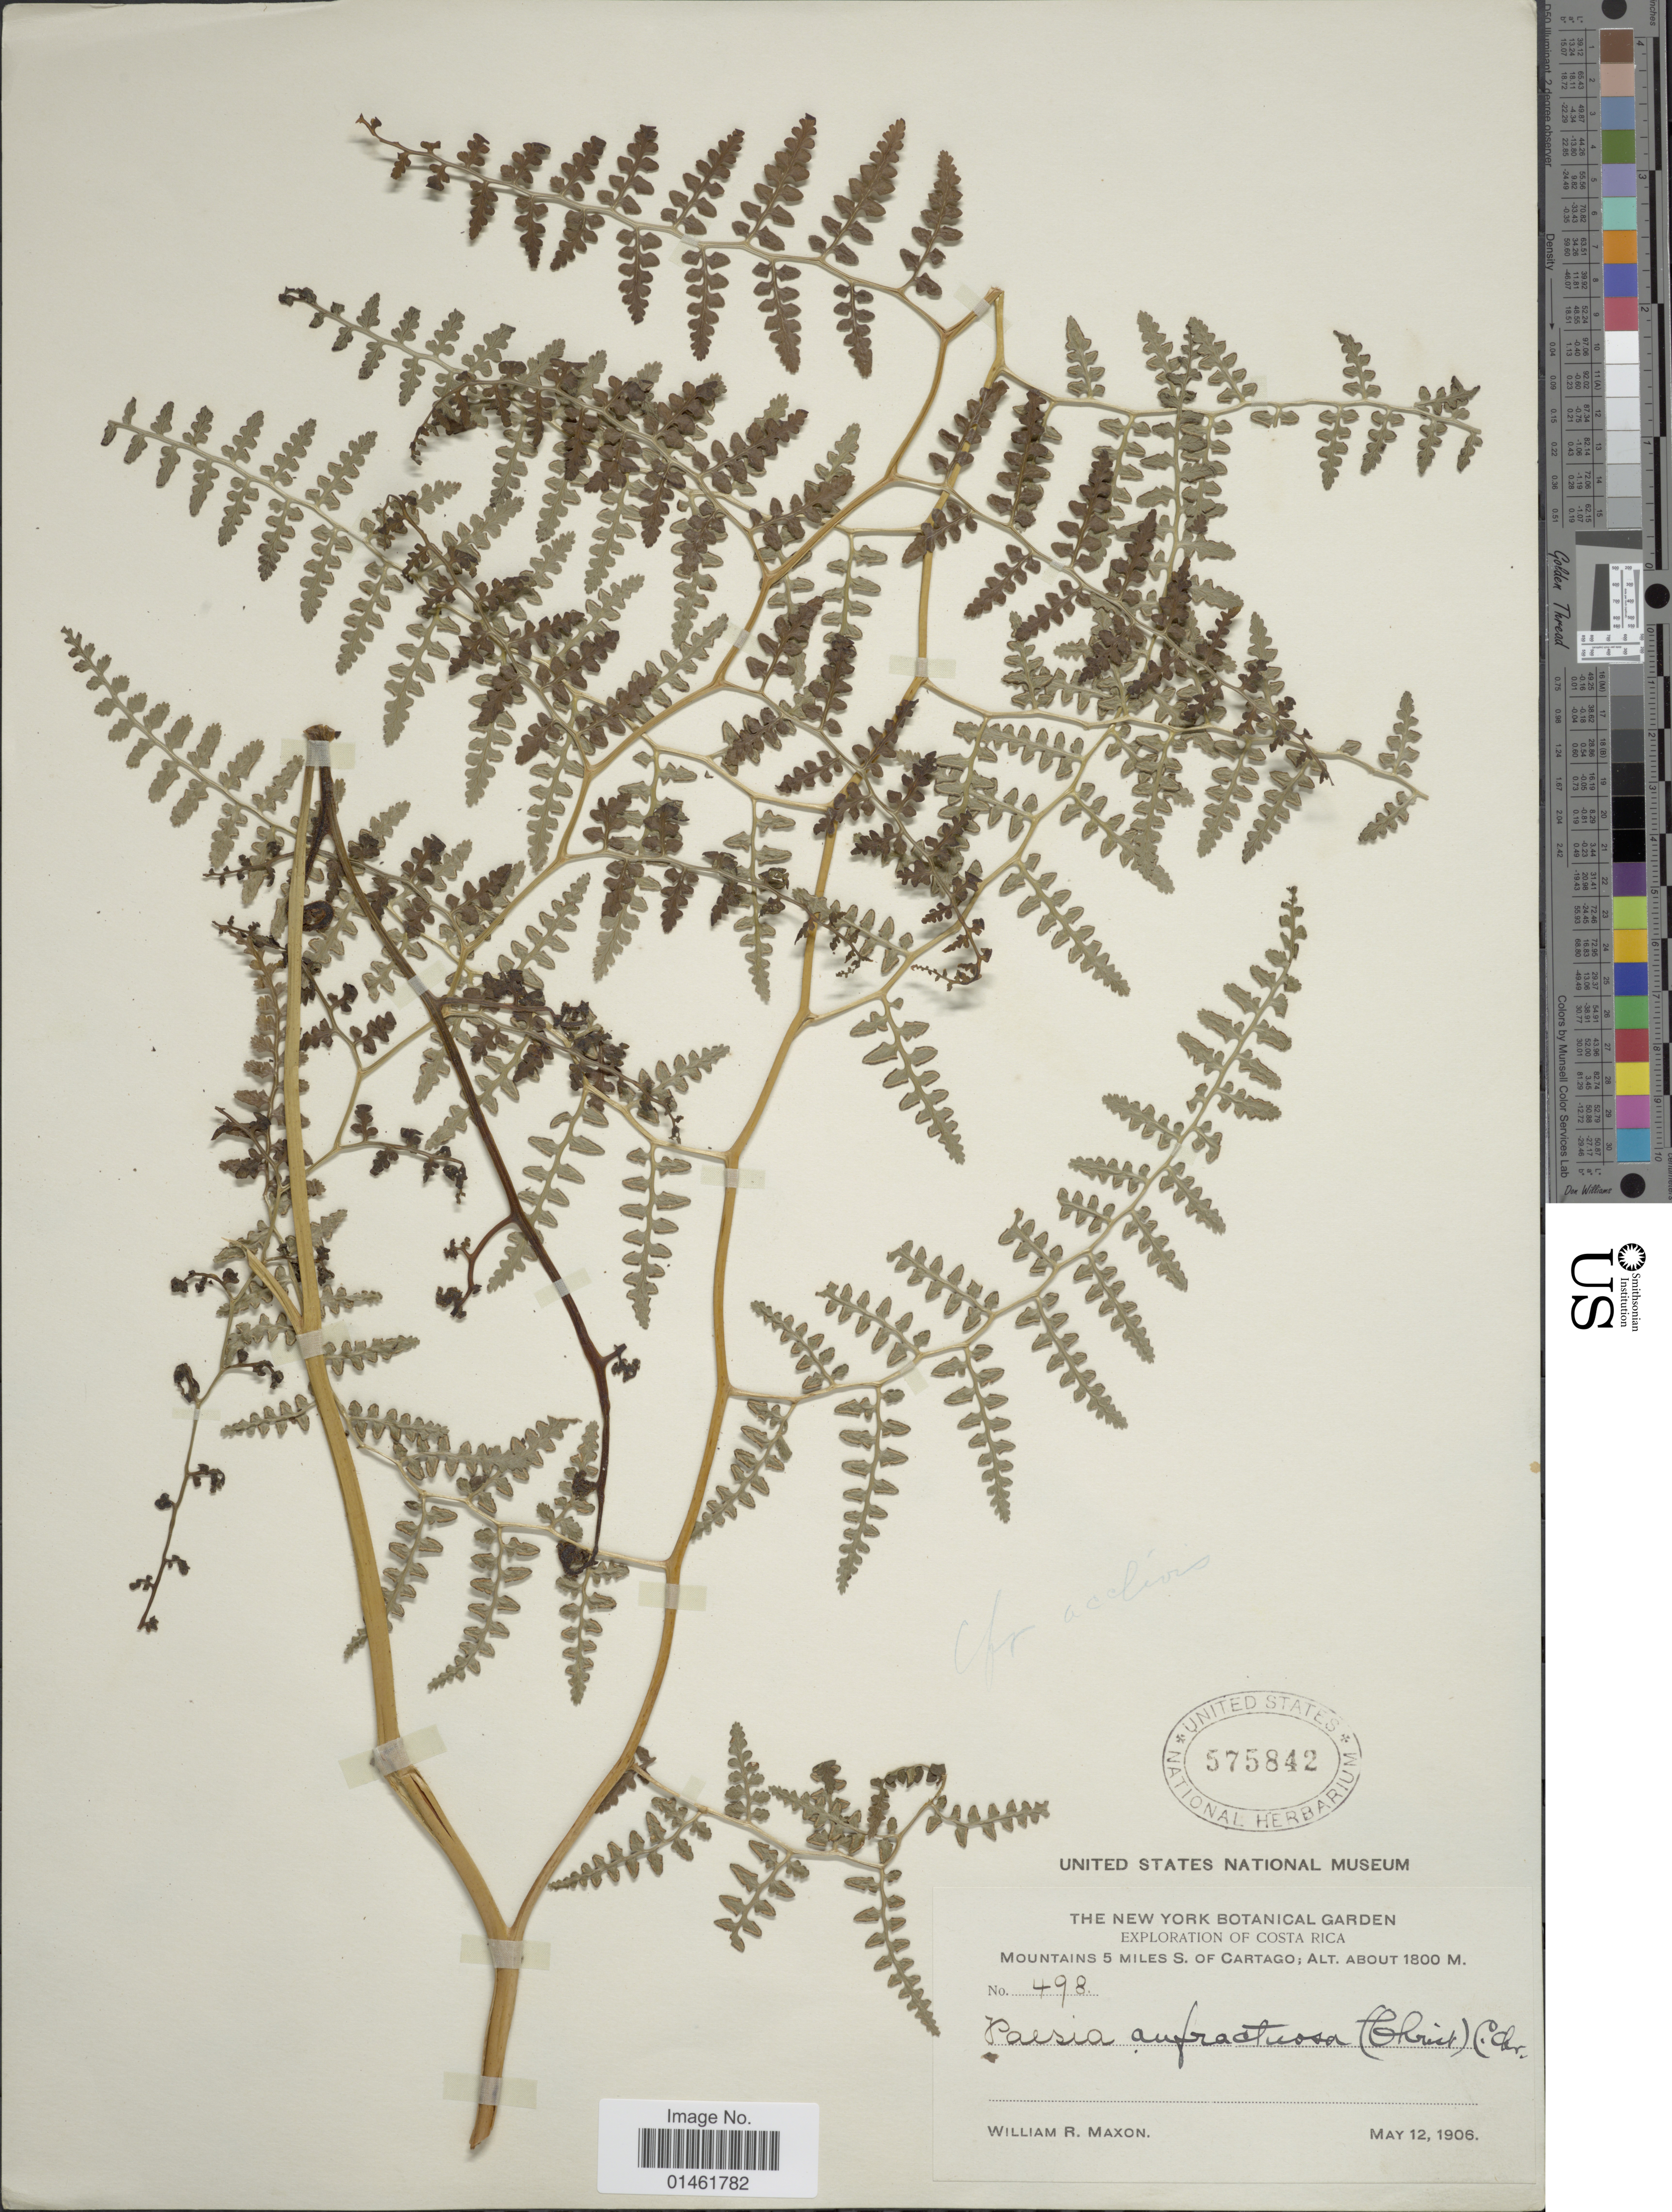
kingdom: Plantae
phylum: Tracheophyta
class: Polypodiopsida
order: Polypodiales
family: Dennstaedtiaceae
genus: Paesia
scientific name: Paesia anfractuosa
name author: (Christ) C. Chr.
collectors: W. R. Maxon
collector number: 498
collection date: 1906-05-12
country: Costa Rica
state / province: Cartago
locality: Mountains 5miles S. of Cartago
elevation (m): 1800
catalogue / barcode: US 575842